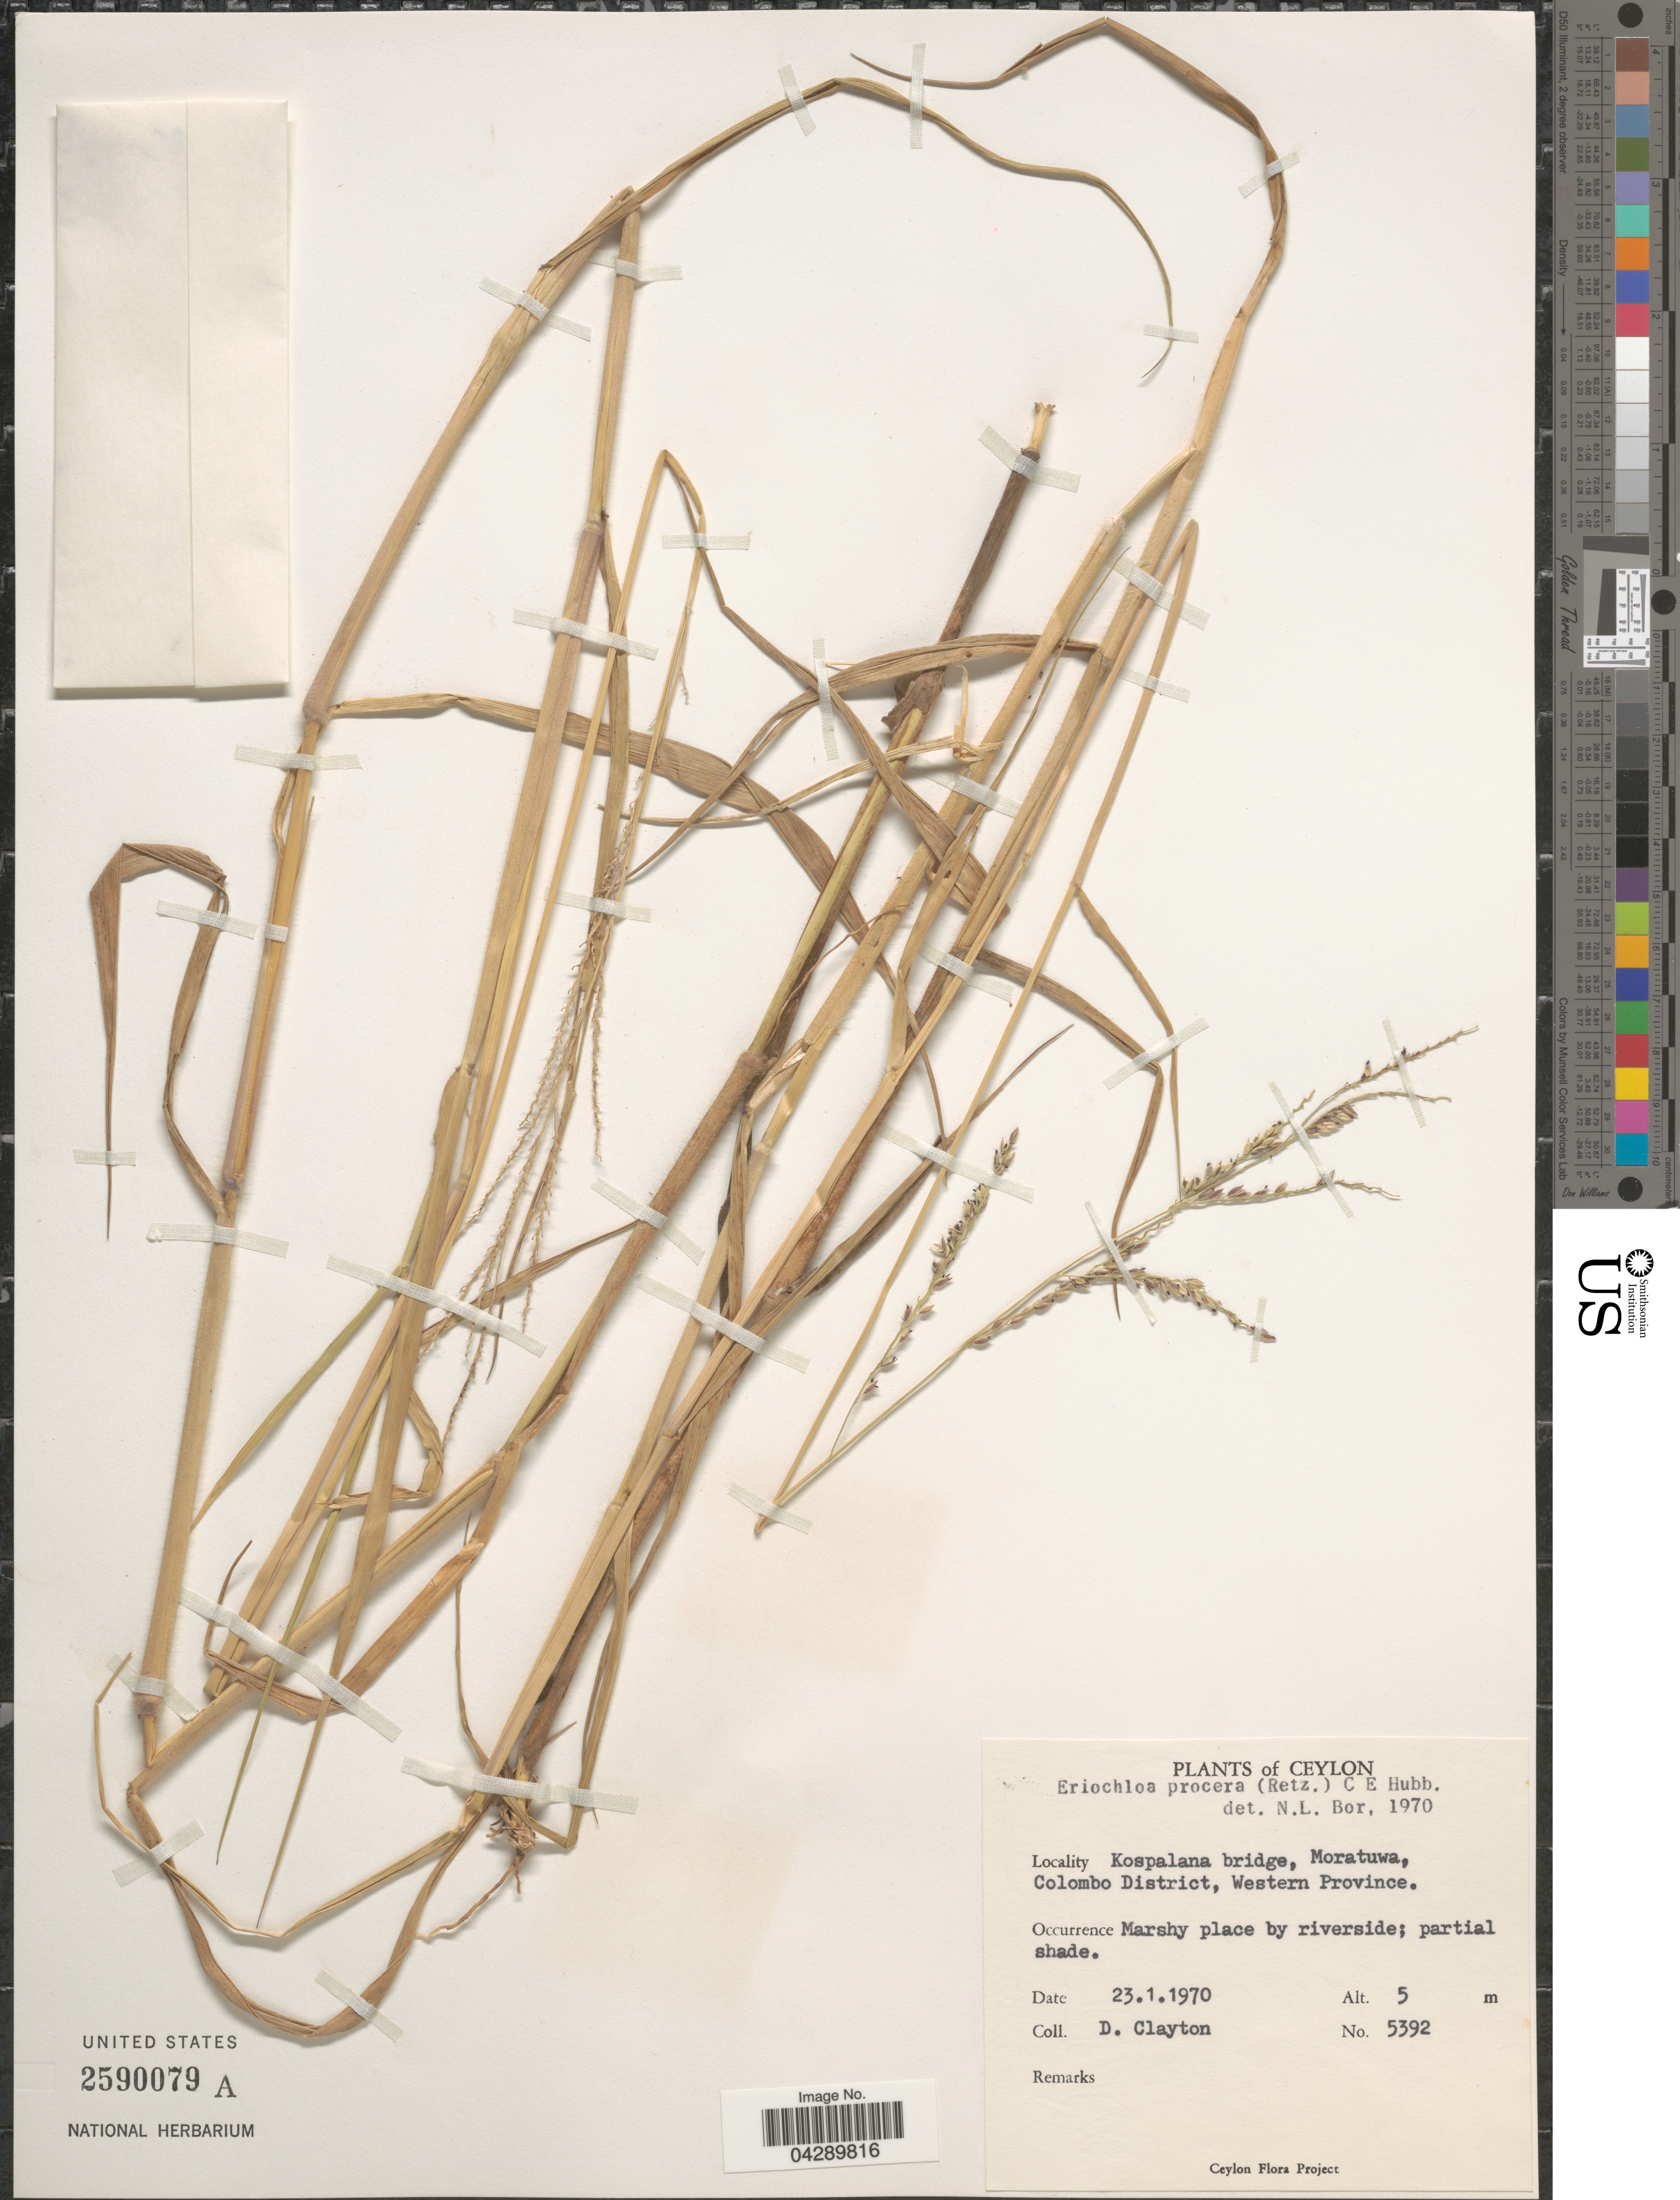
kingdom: Plantae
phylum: Tracheophyta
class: Liliopsida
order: Poales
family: Poaceae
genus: Eriochloa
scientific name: Eriochloa procera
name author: (Retz.) C.E. Hubb.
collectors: D. Clayton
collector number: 5392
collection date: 1970-01-23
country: Sri Lanka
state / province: Western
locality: Ceylon. Kospalana bridge, Moratuwa, Colombo District, Western Province. Marshy place by riverside.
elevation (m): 5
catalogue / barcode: US 2590079A